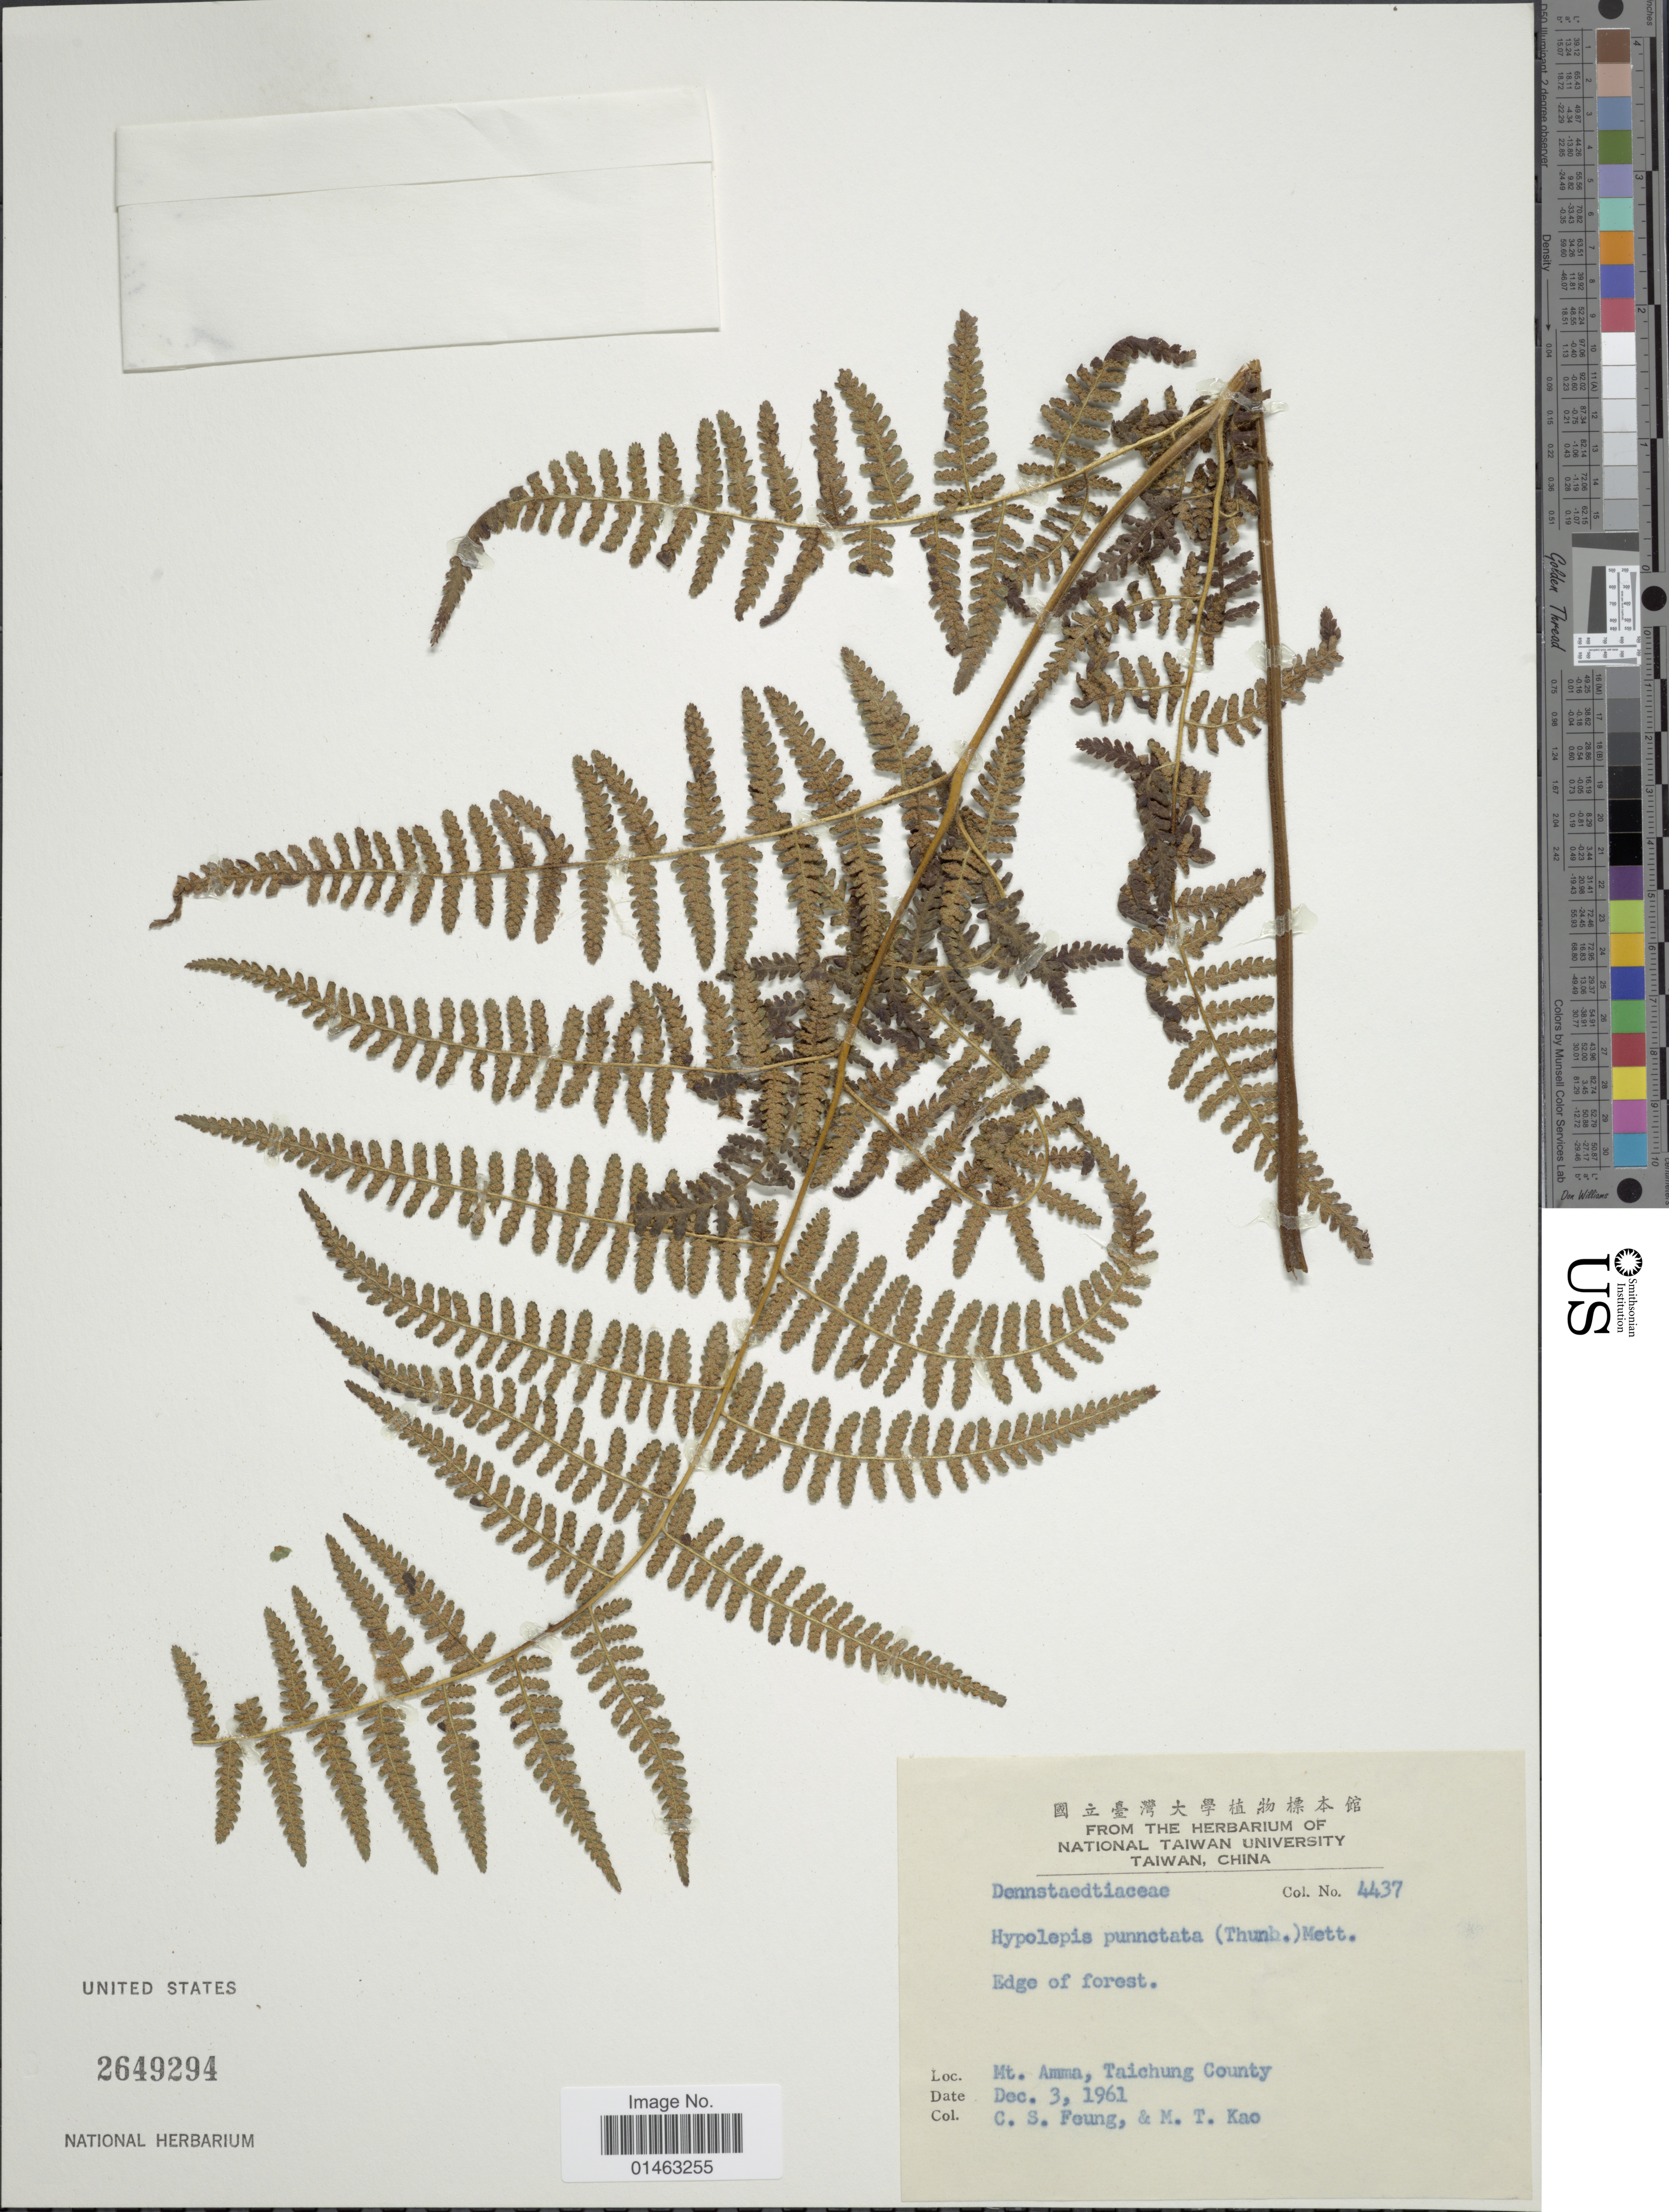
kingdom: Plantae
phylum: Tracheophyta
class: Polypodiopsida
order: Polypodiales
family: Dennstaedtiaceae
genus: Hypolepis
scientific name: Hypolepis punctata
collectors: C. Feung & M. T. Kao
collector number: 4437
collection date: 1961-12-03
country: Taiwan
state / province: Taichung City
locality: Mt. Amma, Taichung County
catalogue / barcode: US 2649294